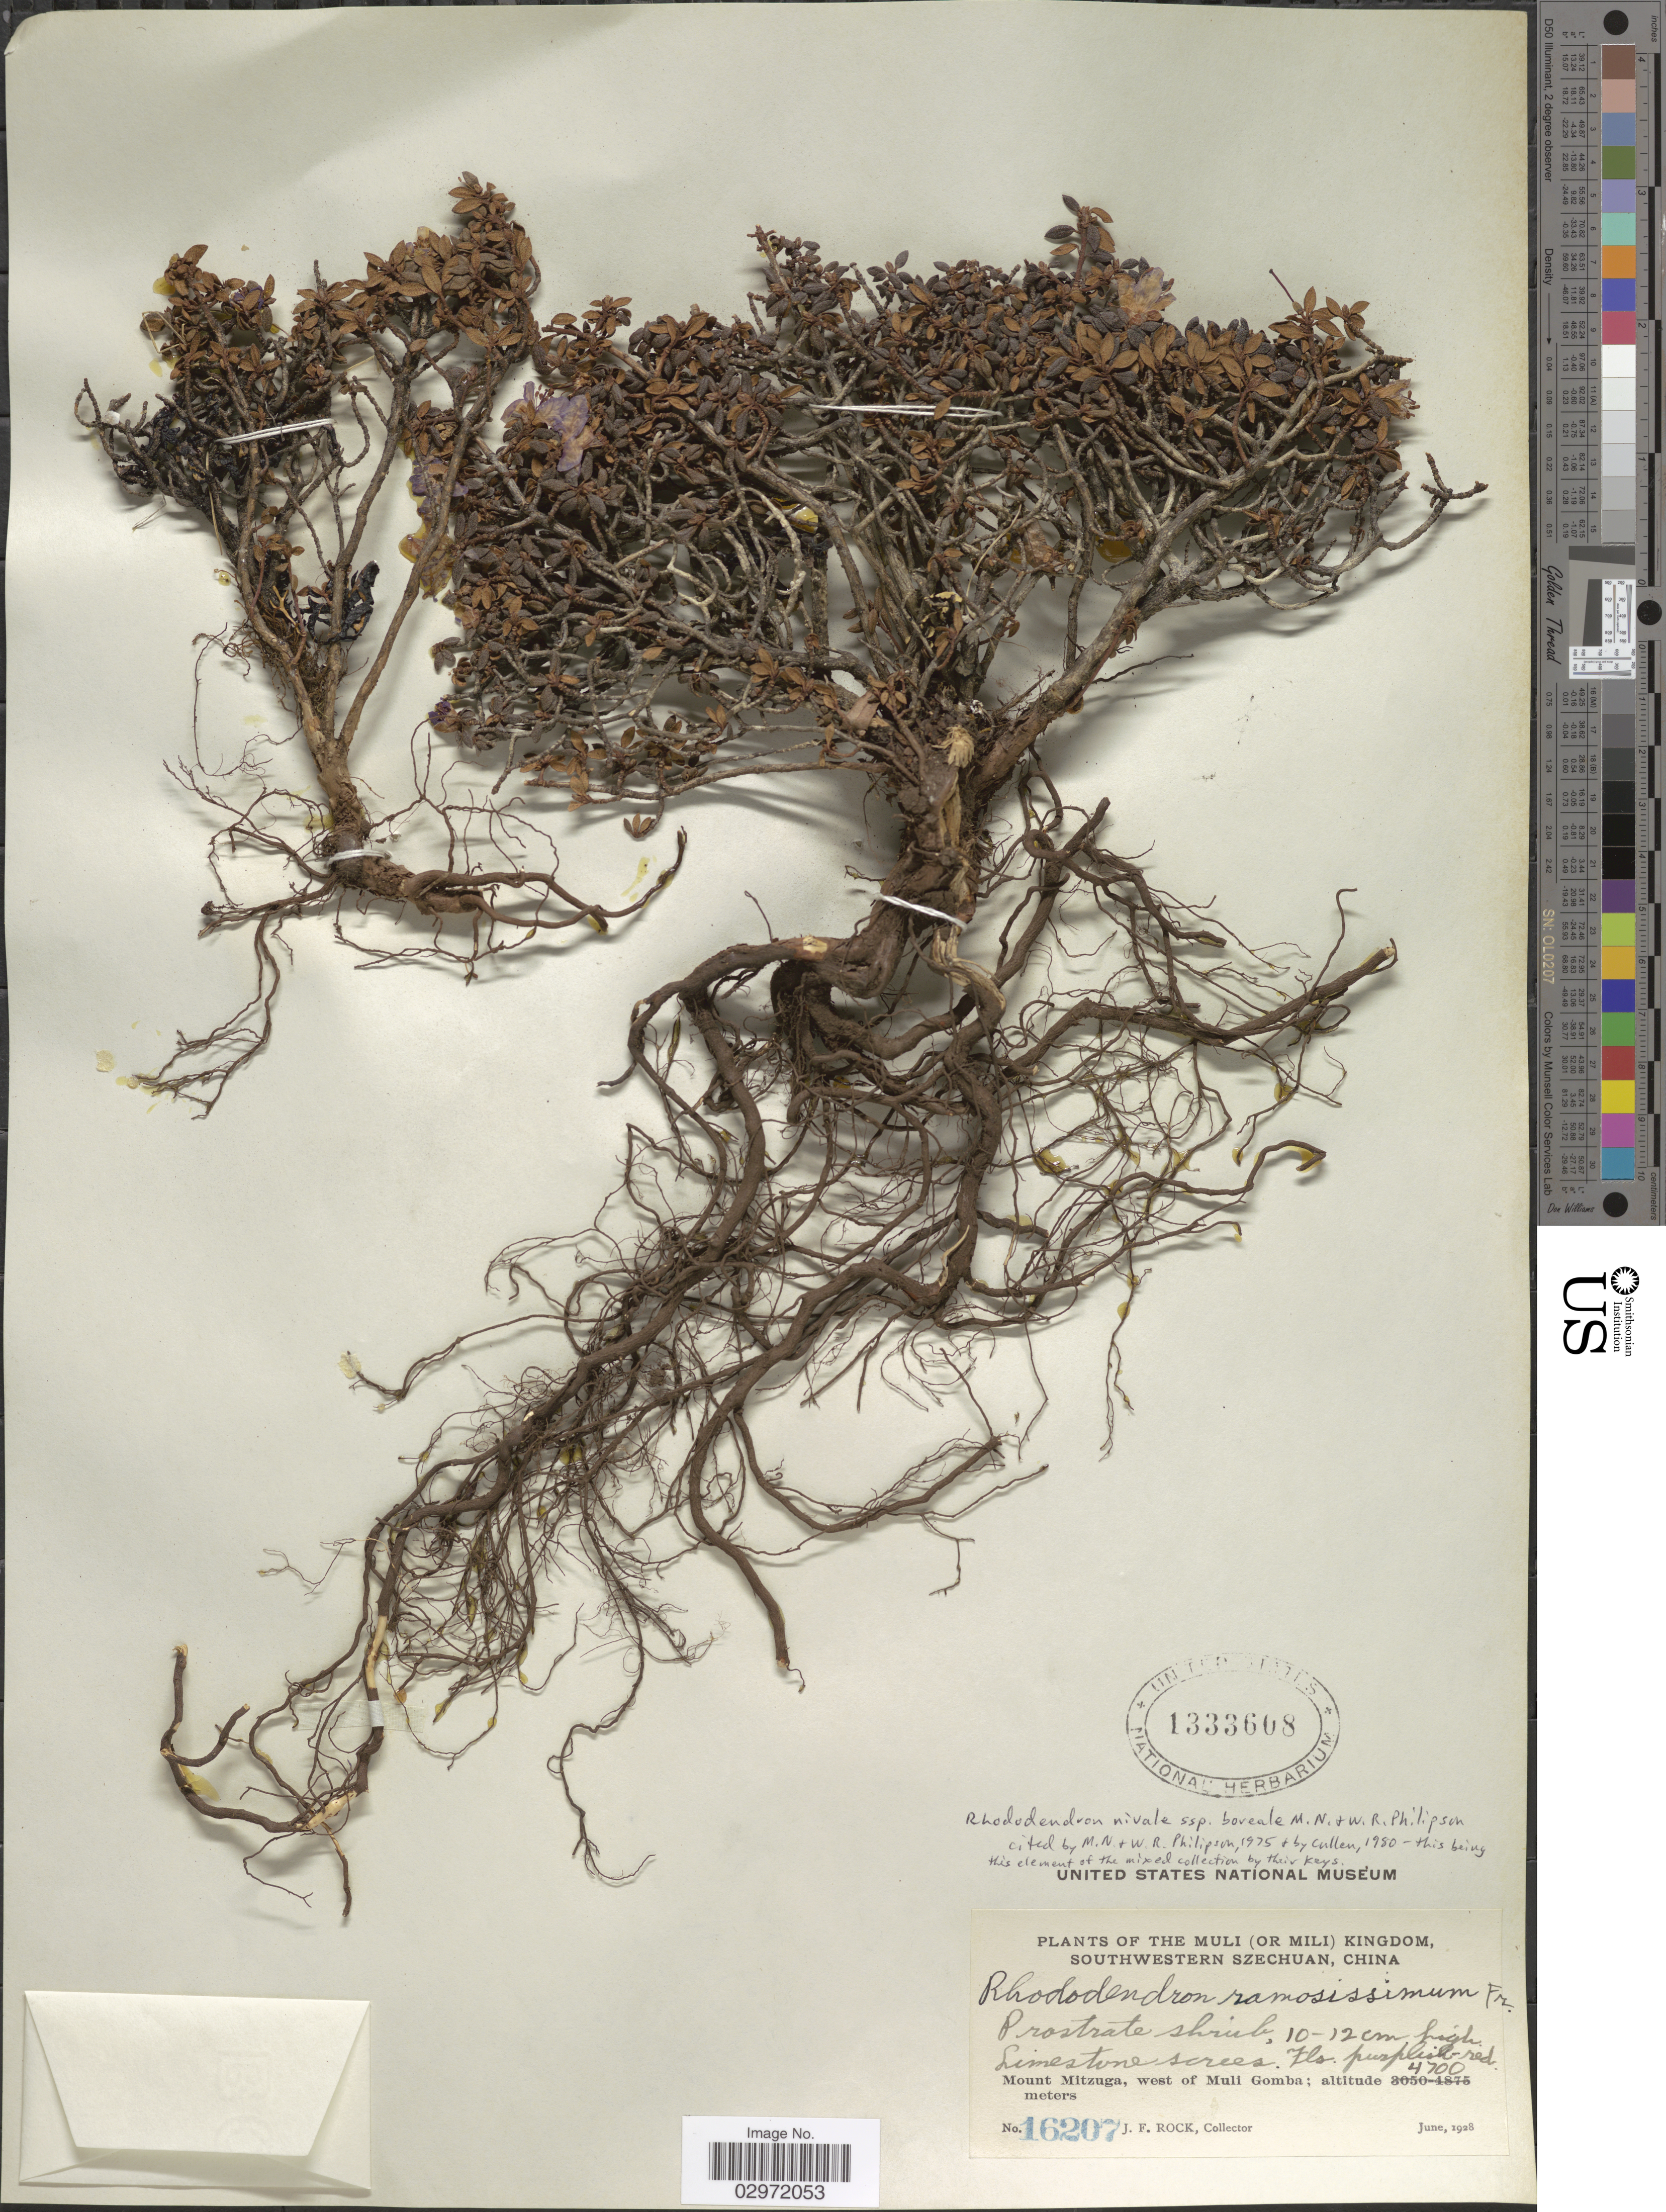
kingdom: Plantae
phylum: Tracheophyta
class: Magnoliopsida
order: Ericales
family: Ericaceae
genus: Rhododendron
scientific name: Rhododendron nivale subsp. boreale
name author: Philipson & M. N. Philipson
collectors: J. Rock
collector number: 16207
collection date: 1928-06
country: China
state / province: Sichuan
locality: Muli (or Mili) Kingdom, Southwestern Szechuan. Limestone screes. Mount Mitzuga, west of Muli Gomba.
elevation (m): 1433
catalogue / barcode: US 1333608